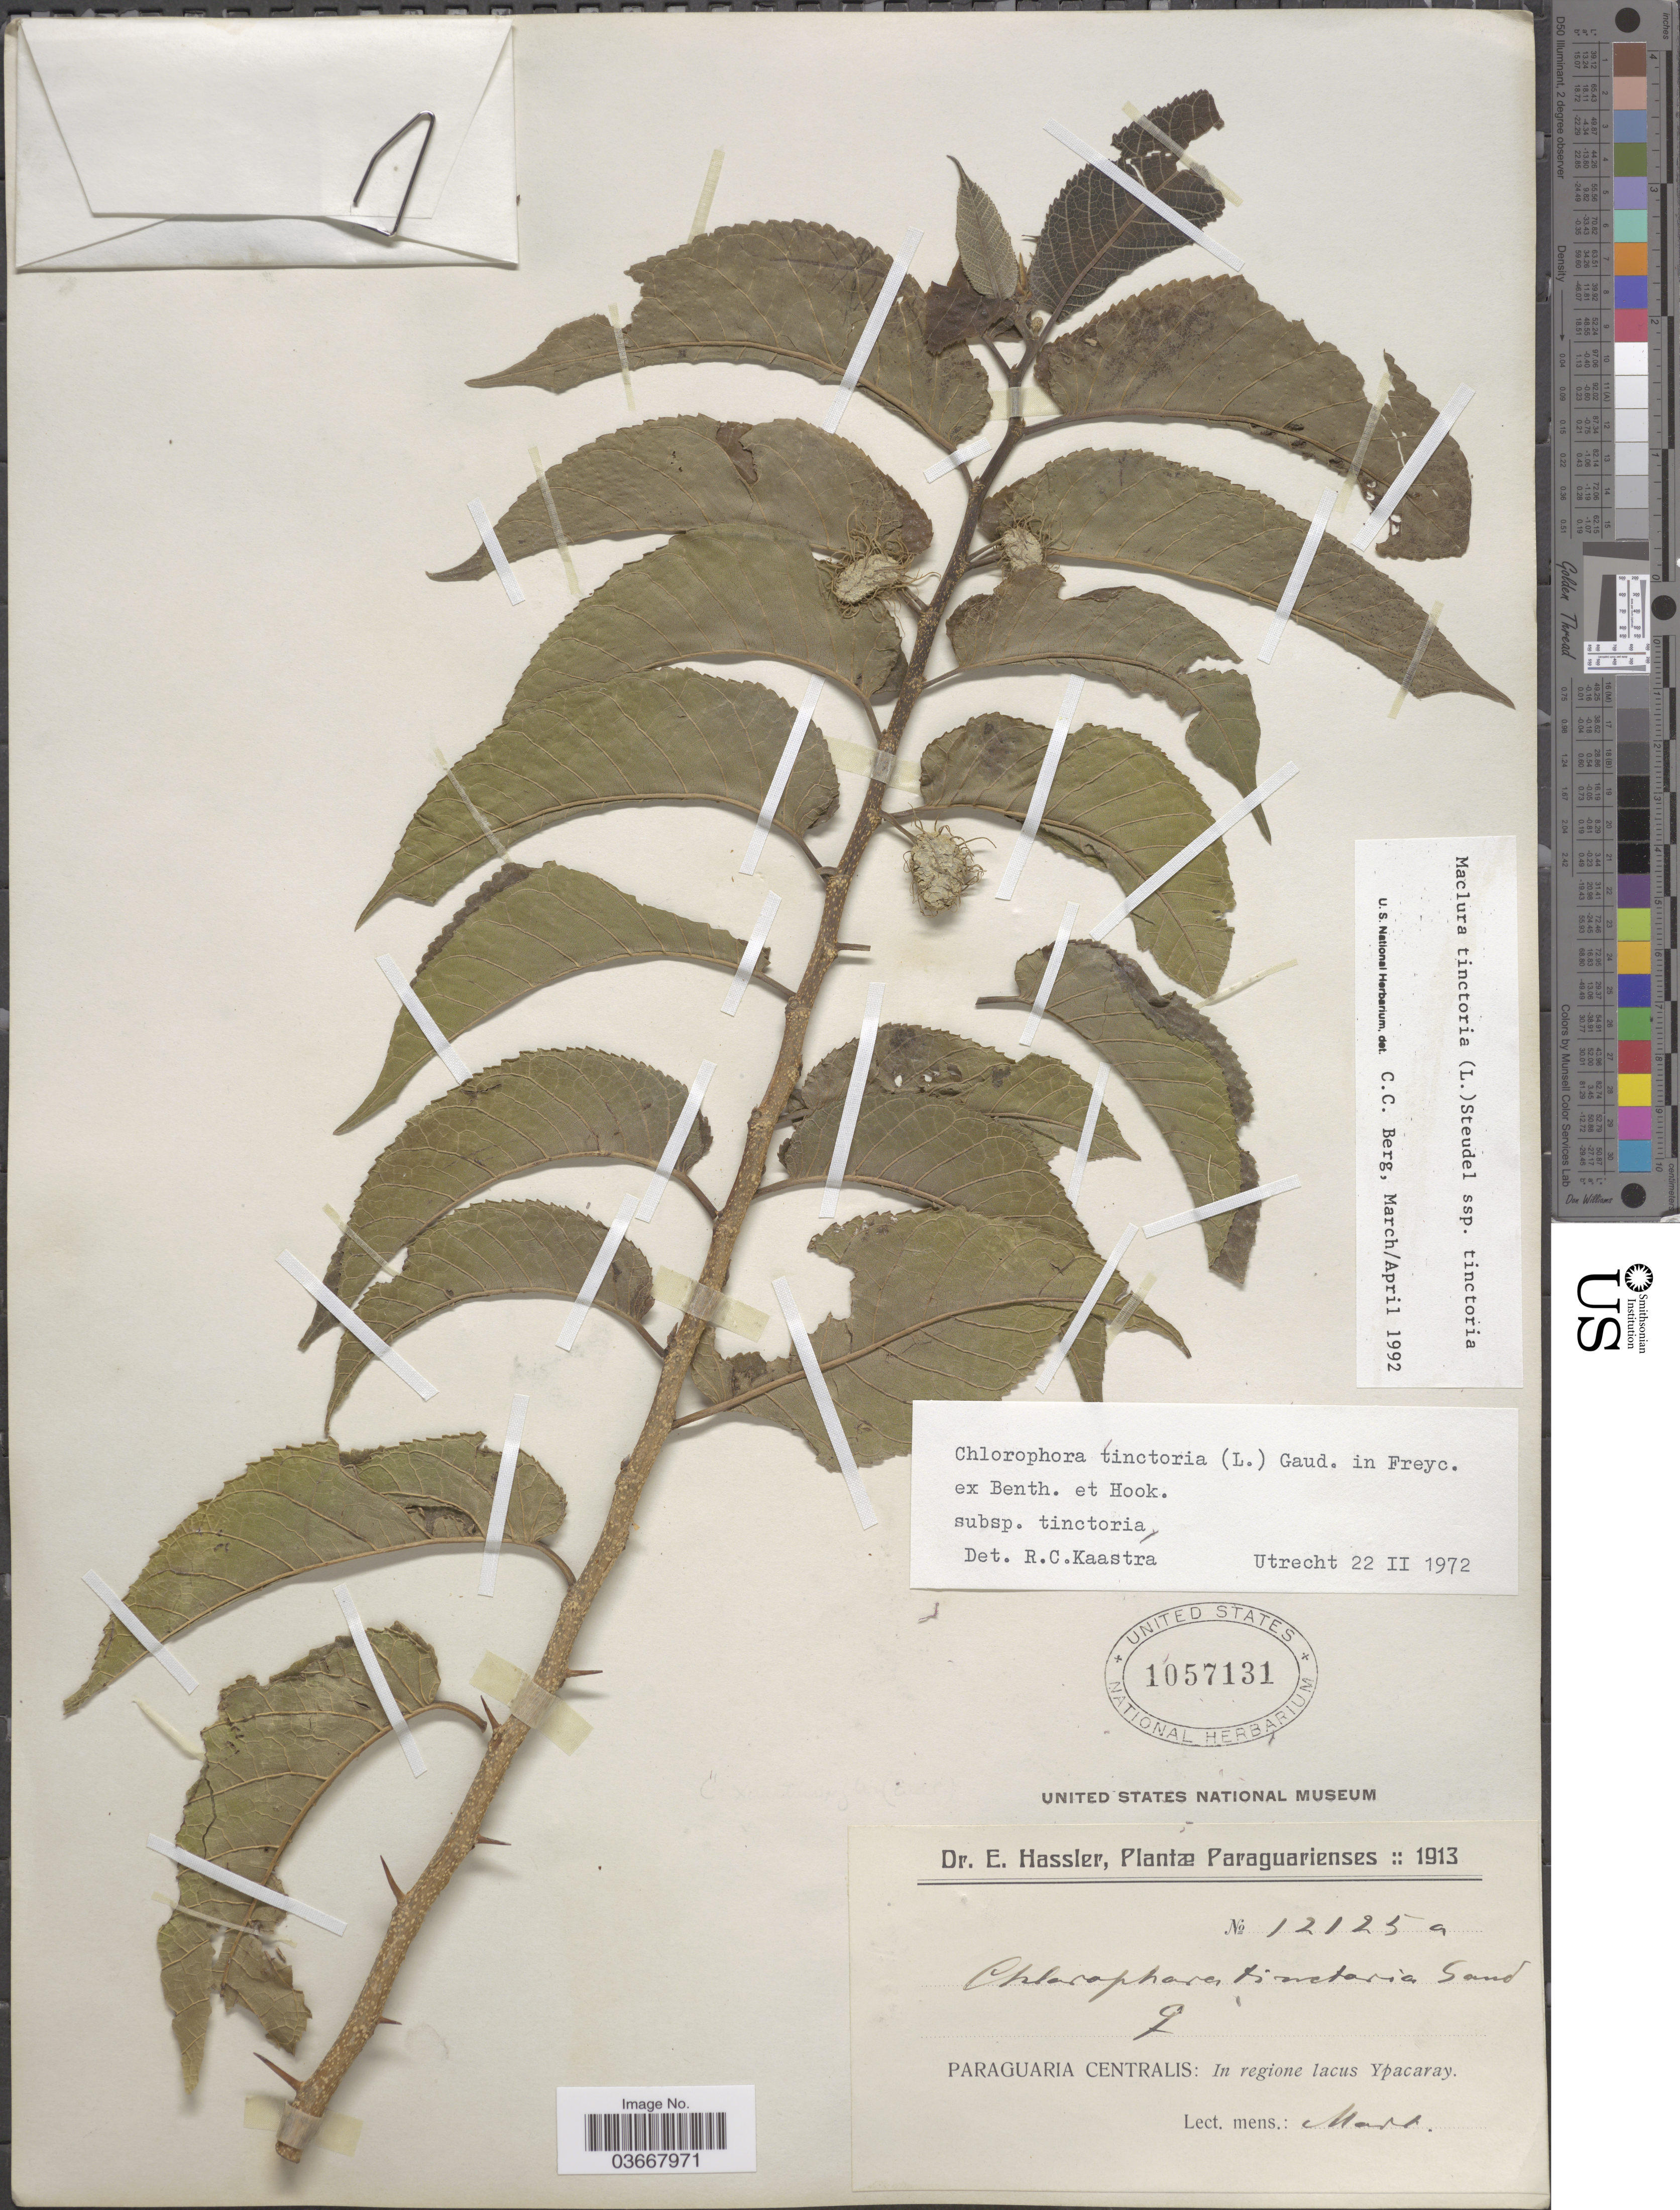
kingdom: Plantae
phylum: Tracheophyta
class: Magnoliopsida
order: Rosales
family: Moraceae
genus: Maclura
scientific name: Maclura tinctoria subsp. tinctoria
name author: (L.) D. Don ex Steud.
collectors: E. Hassler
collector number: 12125a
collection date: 1913-03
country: Paraguay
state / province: Paraguari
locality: Paraguaria Centralis: In regione lacus Ypacaray.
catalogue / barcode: US 1057131